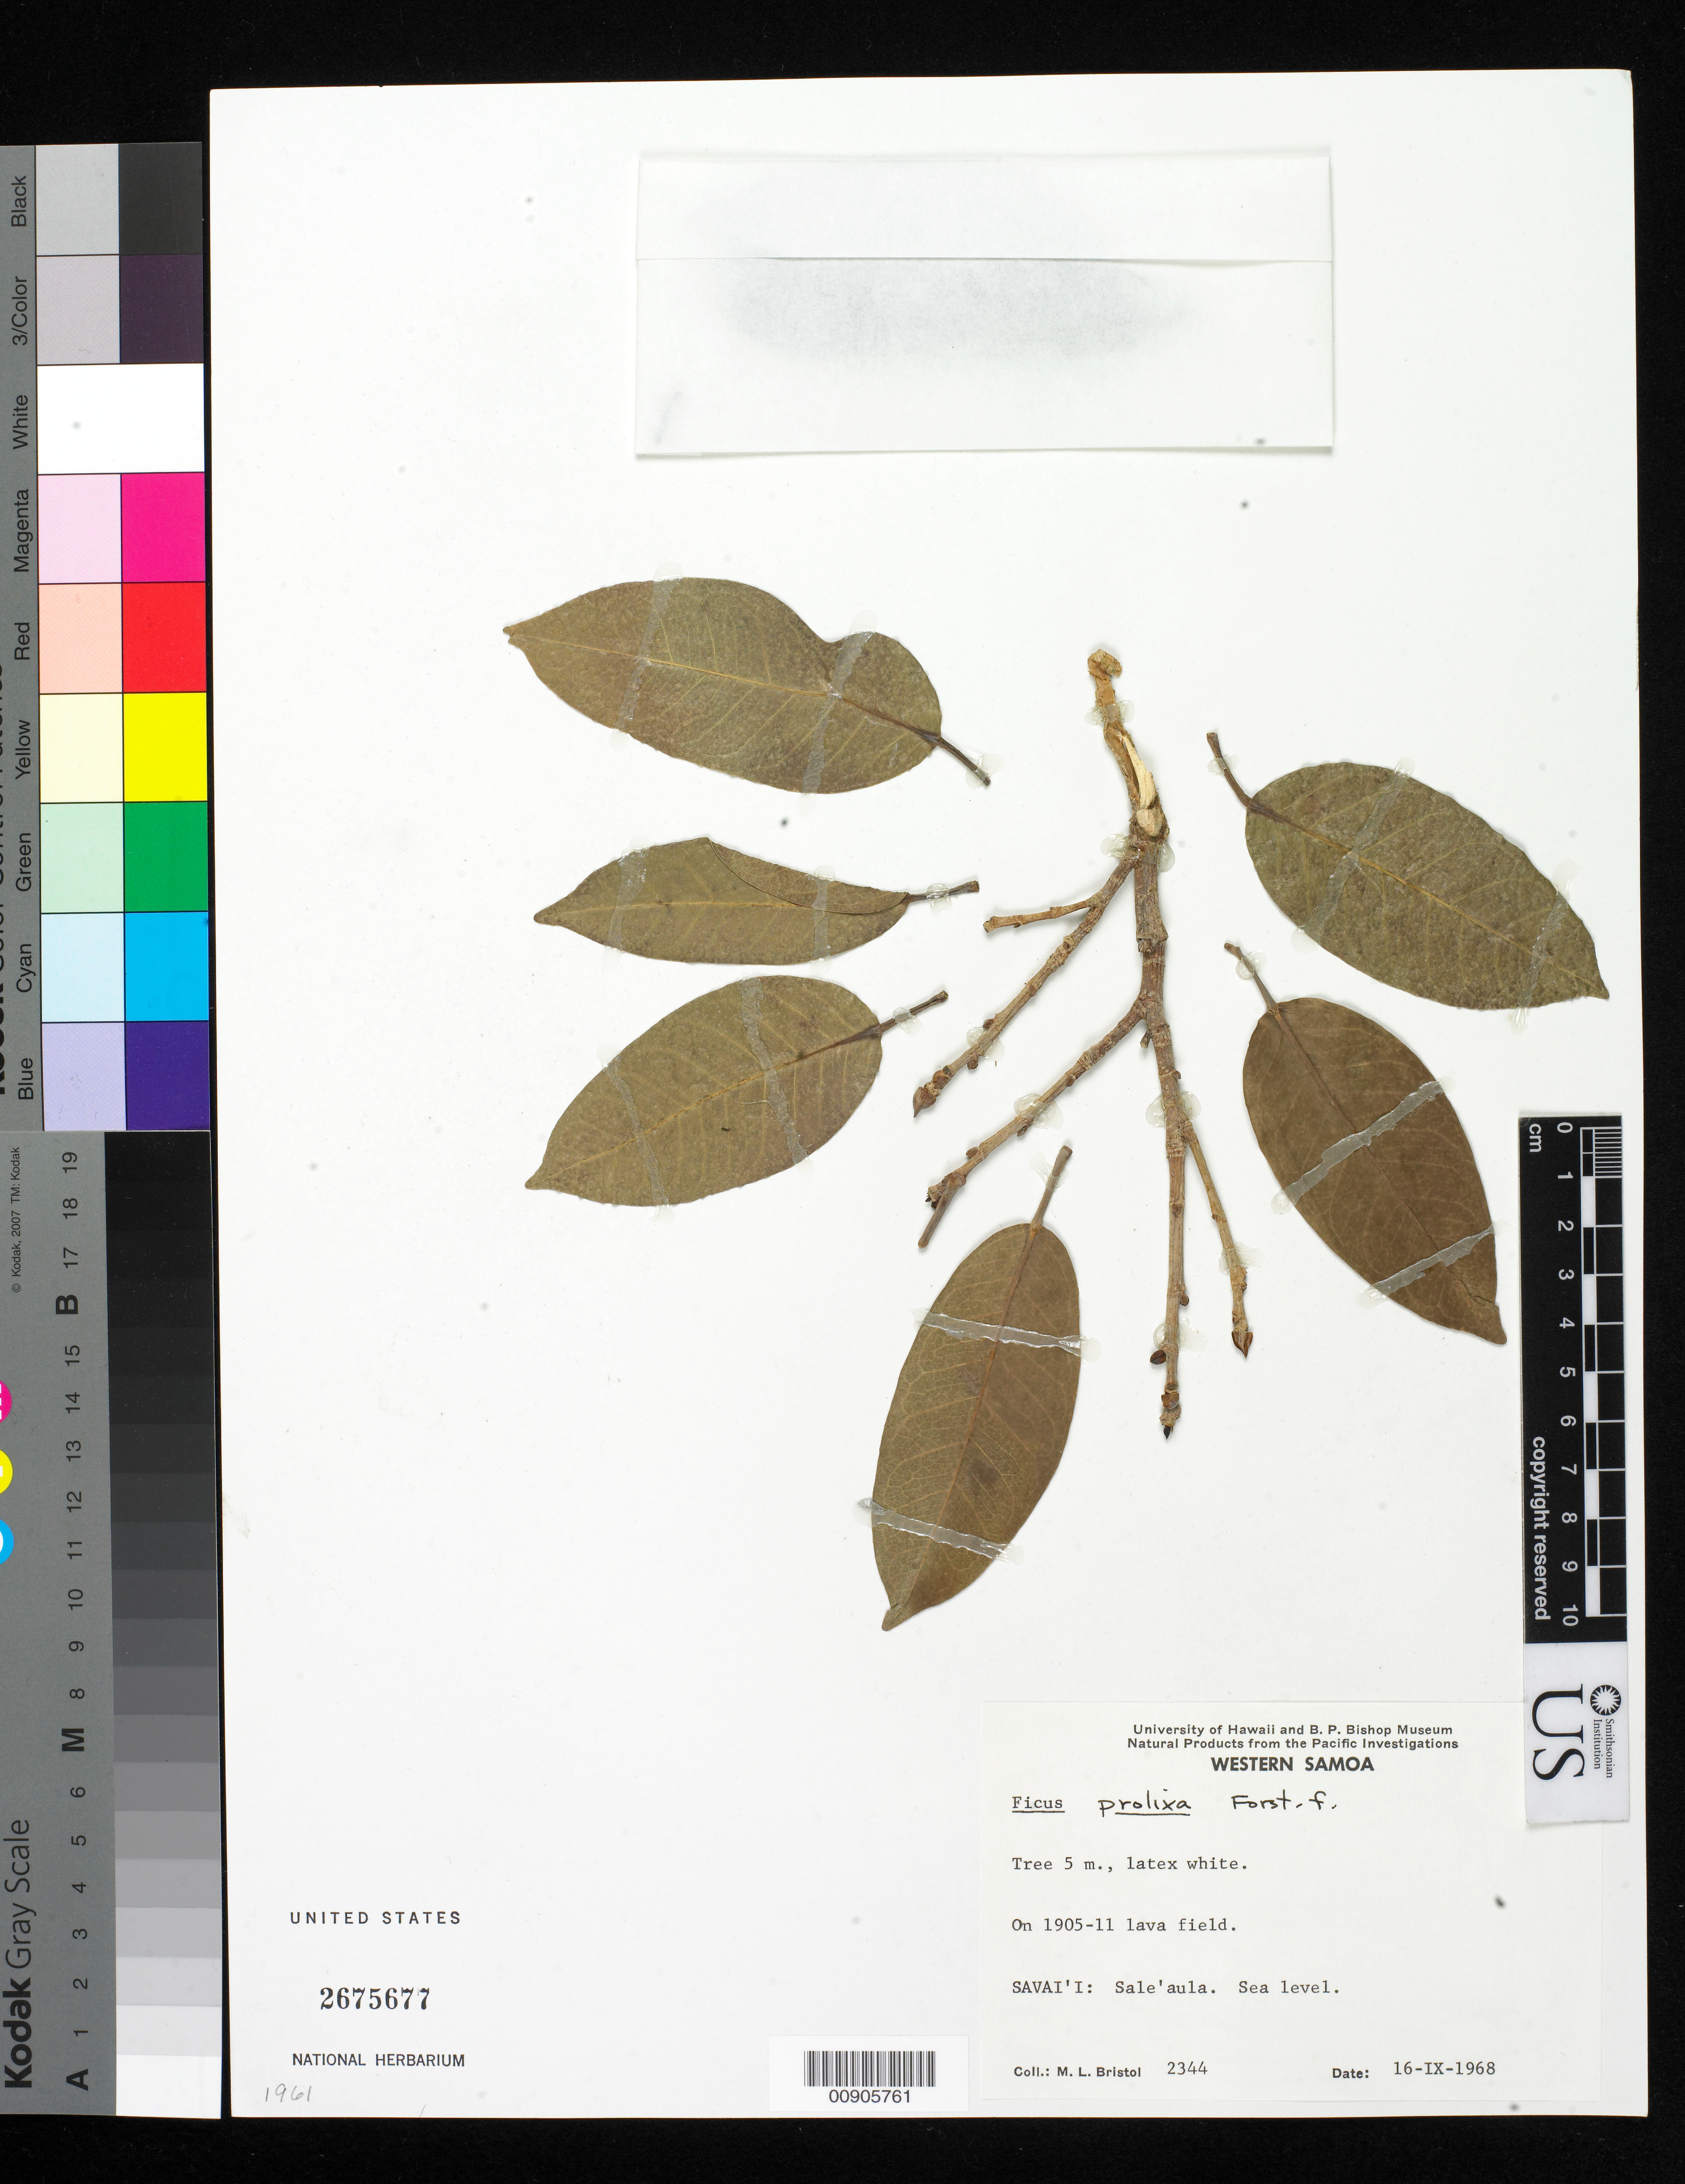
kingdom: Plantae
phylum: Tracheophyta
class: Magnoliopsida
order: Rosales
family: Moraceae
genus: Ficus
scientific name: Ficus prolixa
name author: G. Forst.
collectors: M. L. Bristol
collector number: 2344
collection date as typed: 16 Sep 1968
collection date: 1968-09-16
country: Samoa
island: Savai'i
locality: On 1905-11 lava field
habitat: lava field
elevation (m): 0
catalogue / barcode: US 2675677